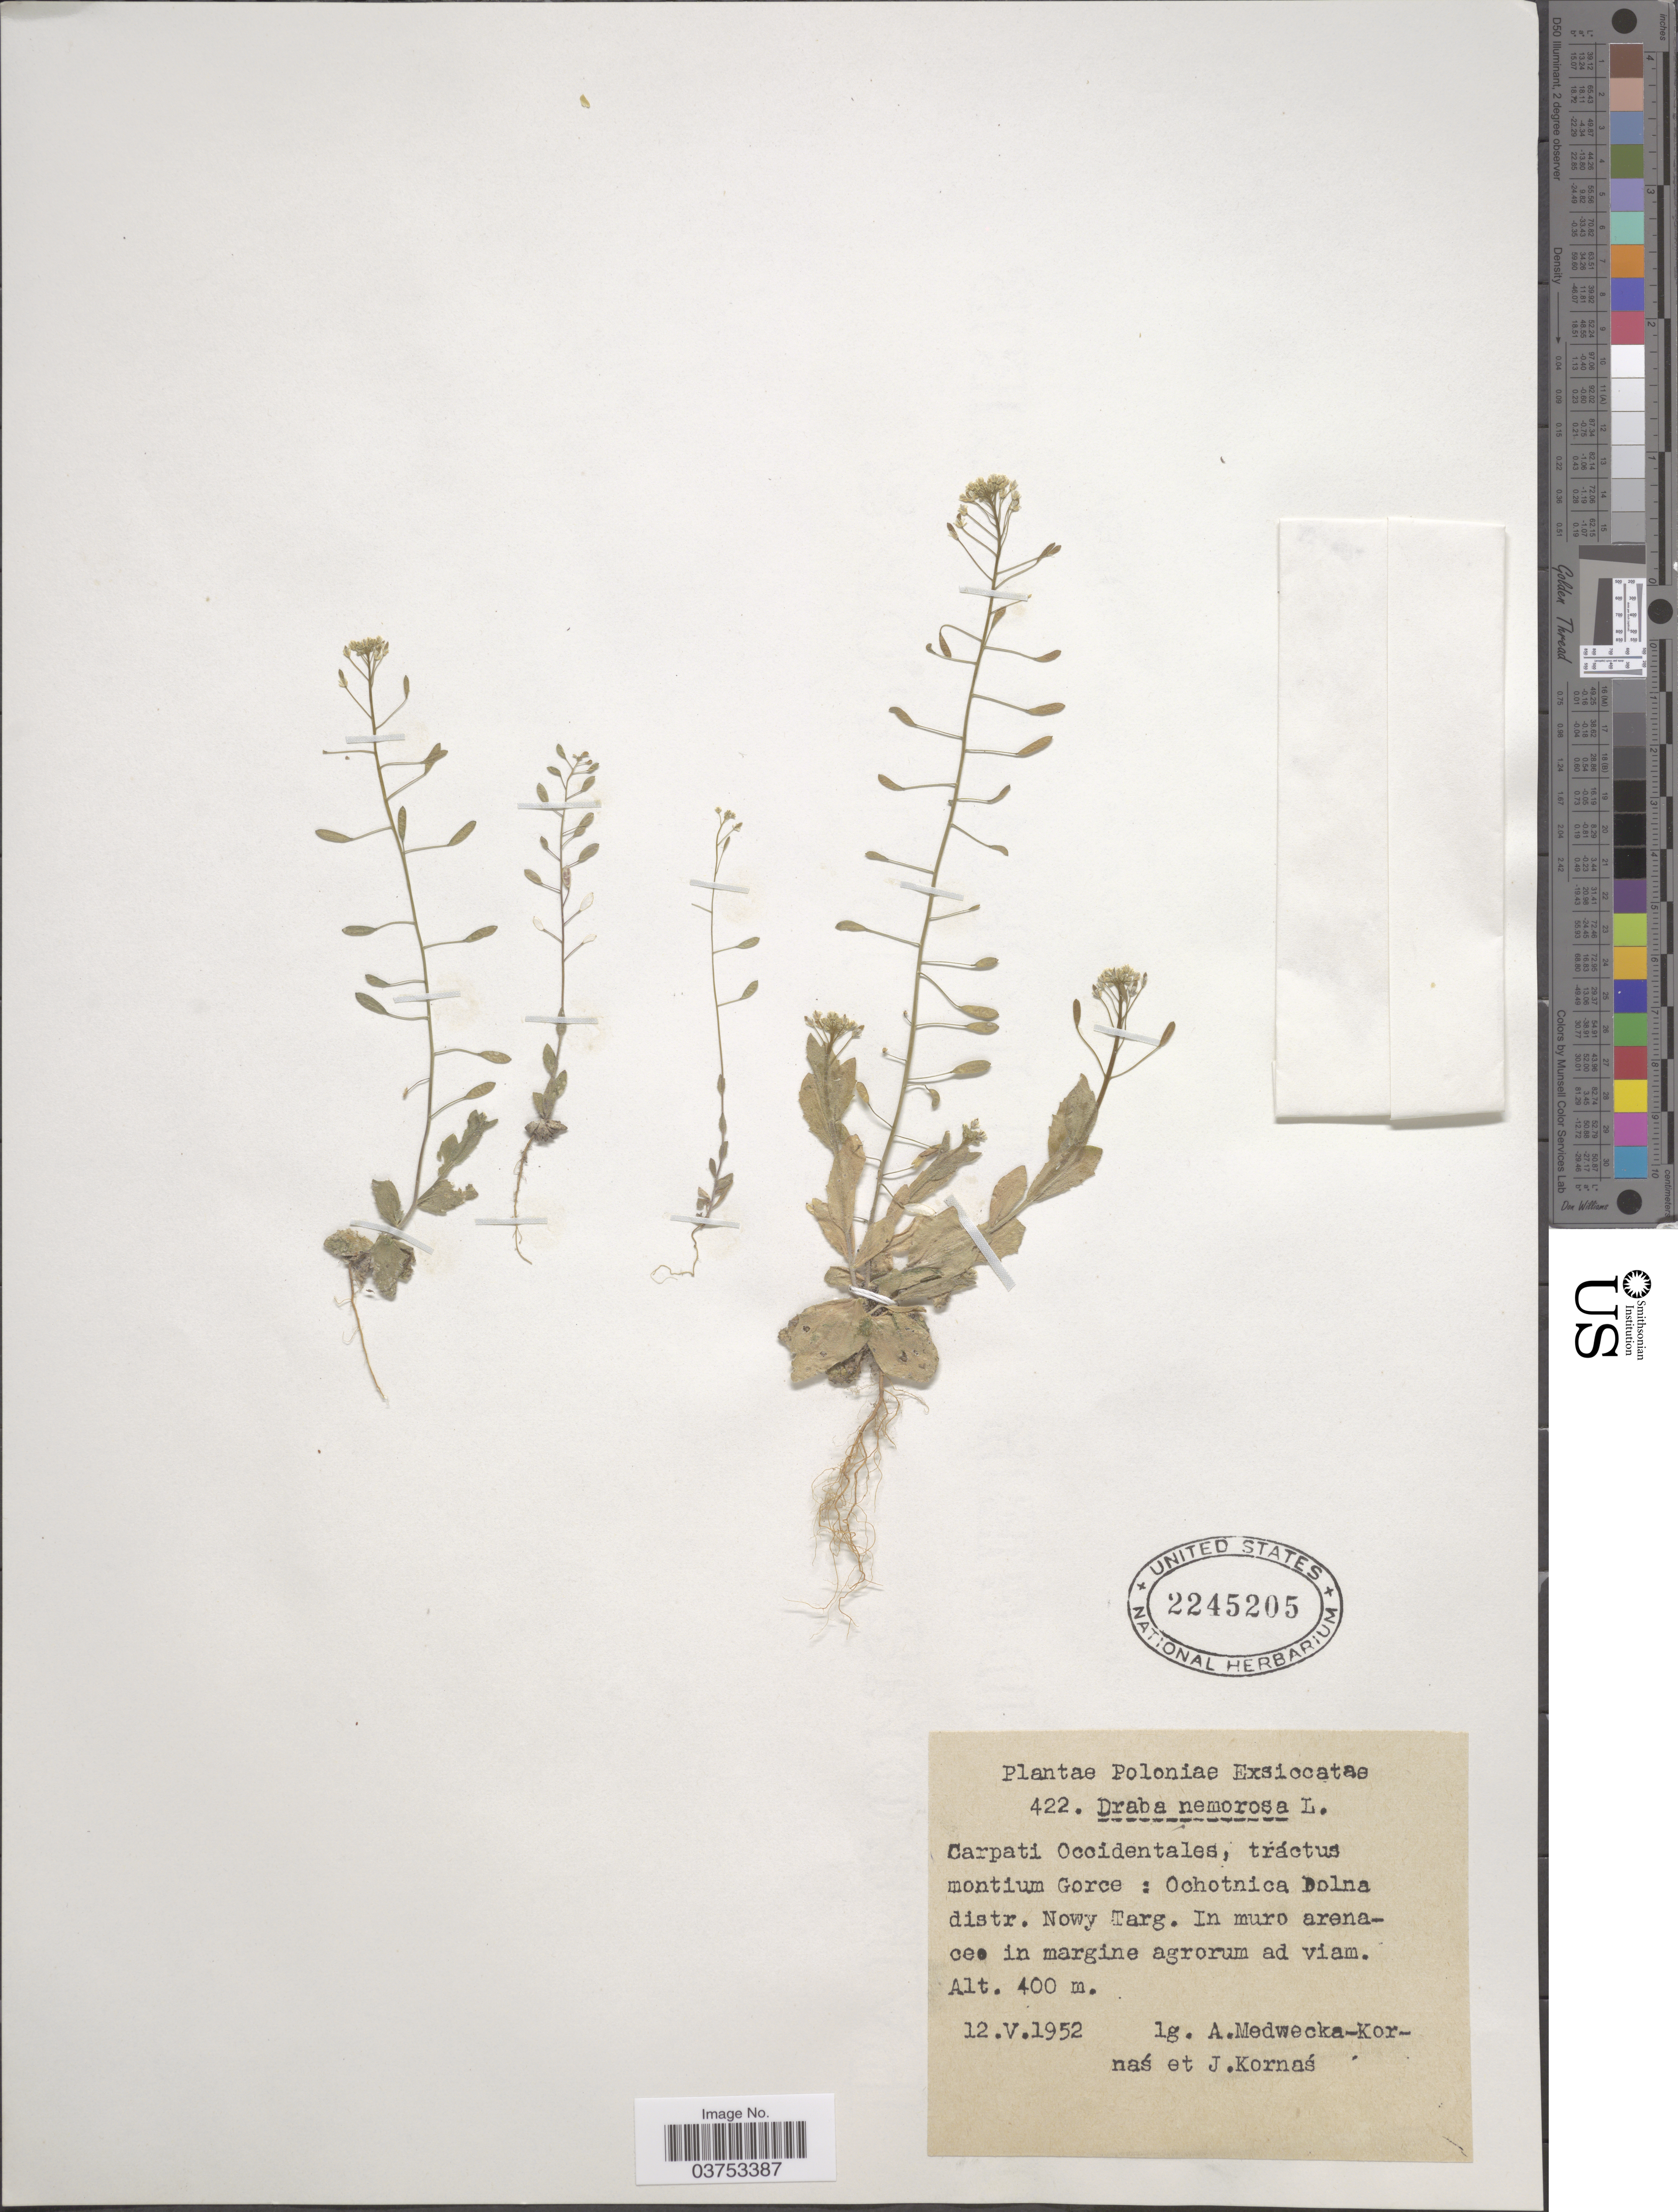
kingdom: Plantae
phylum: Tracheophyta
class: Magnoliopsida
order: Brassicales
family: Brassicaceae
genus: Draba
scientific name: Draba nemorosa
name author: L.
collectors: A. Medwecka-Kornas & J. Kornas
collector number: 422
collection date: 1952-05-12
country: Poland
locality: Carpati Occidentales, tráctus montium Gorce: Ochotnica Dolna distr. Nowy Targ.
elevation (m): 400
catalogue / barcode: US 2245205